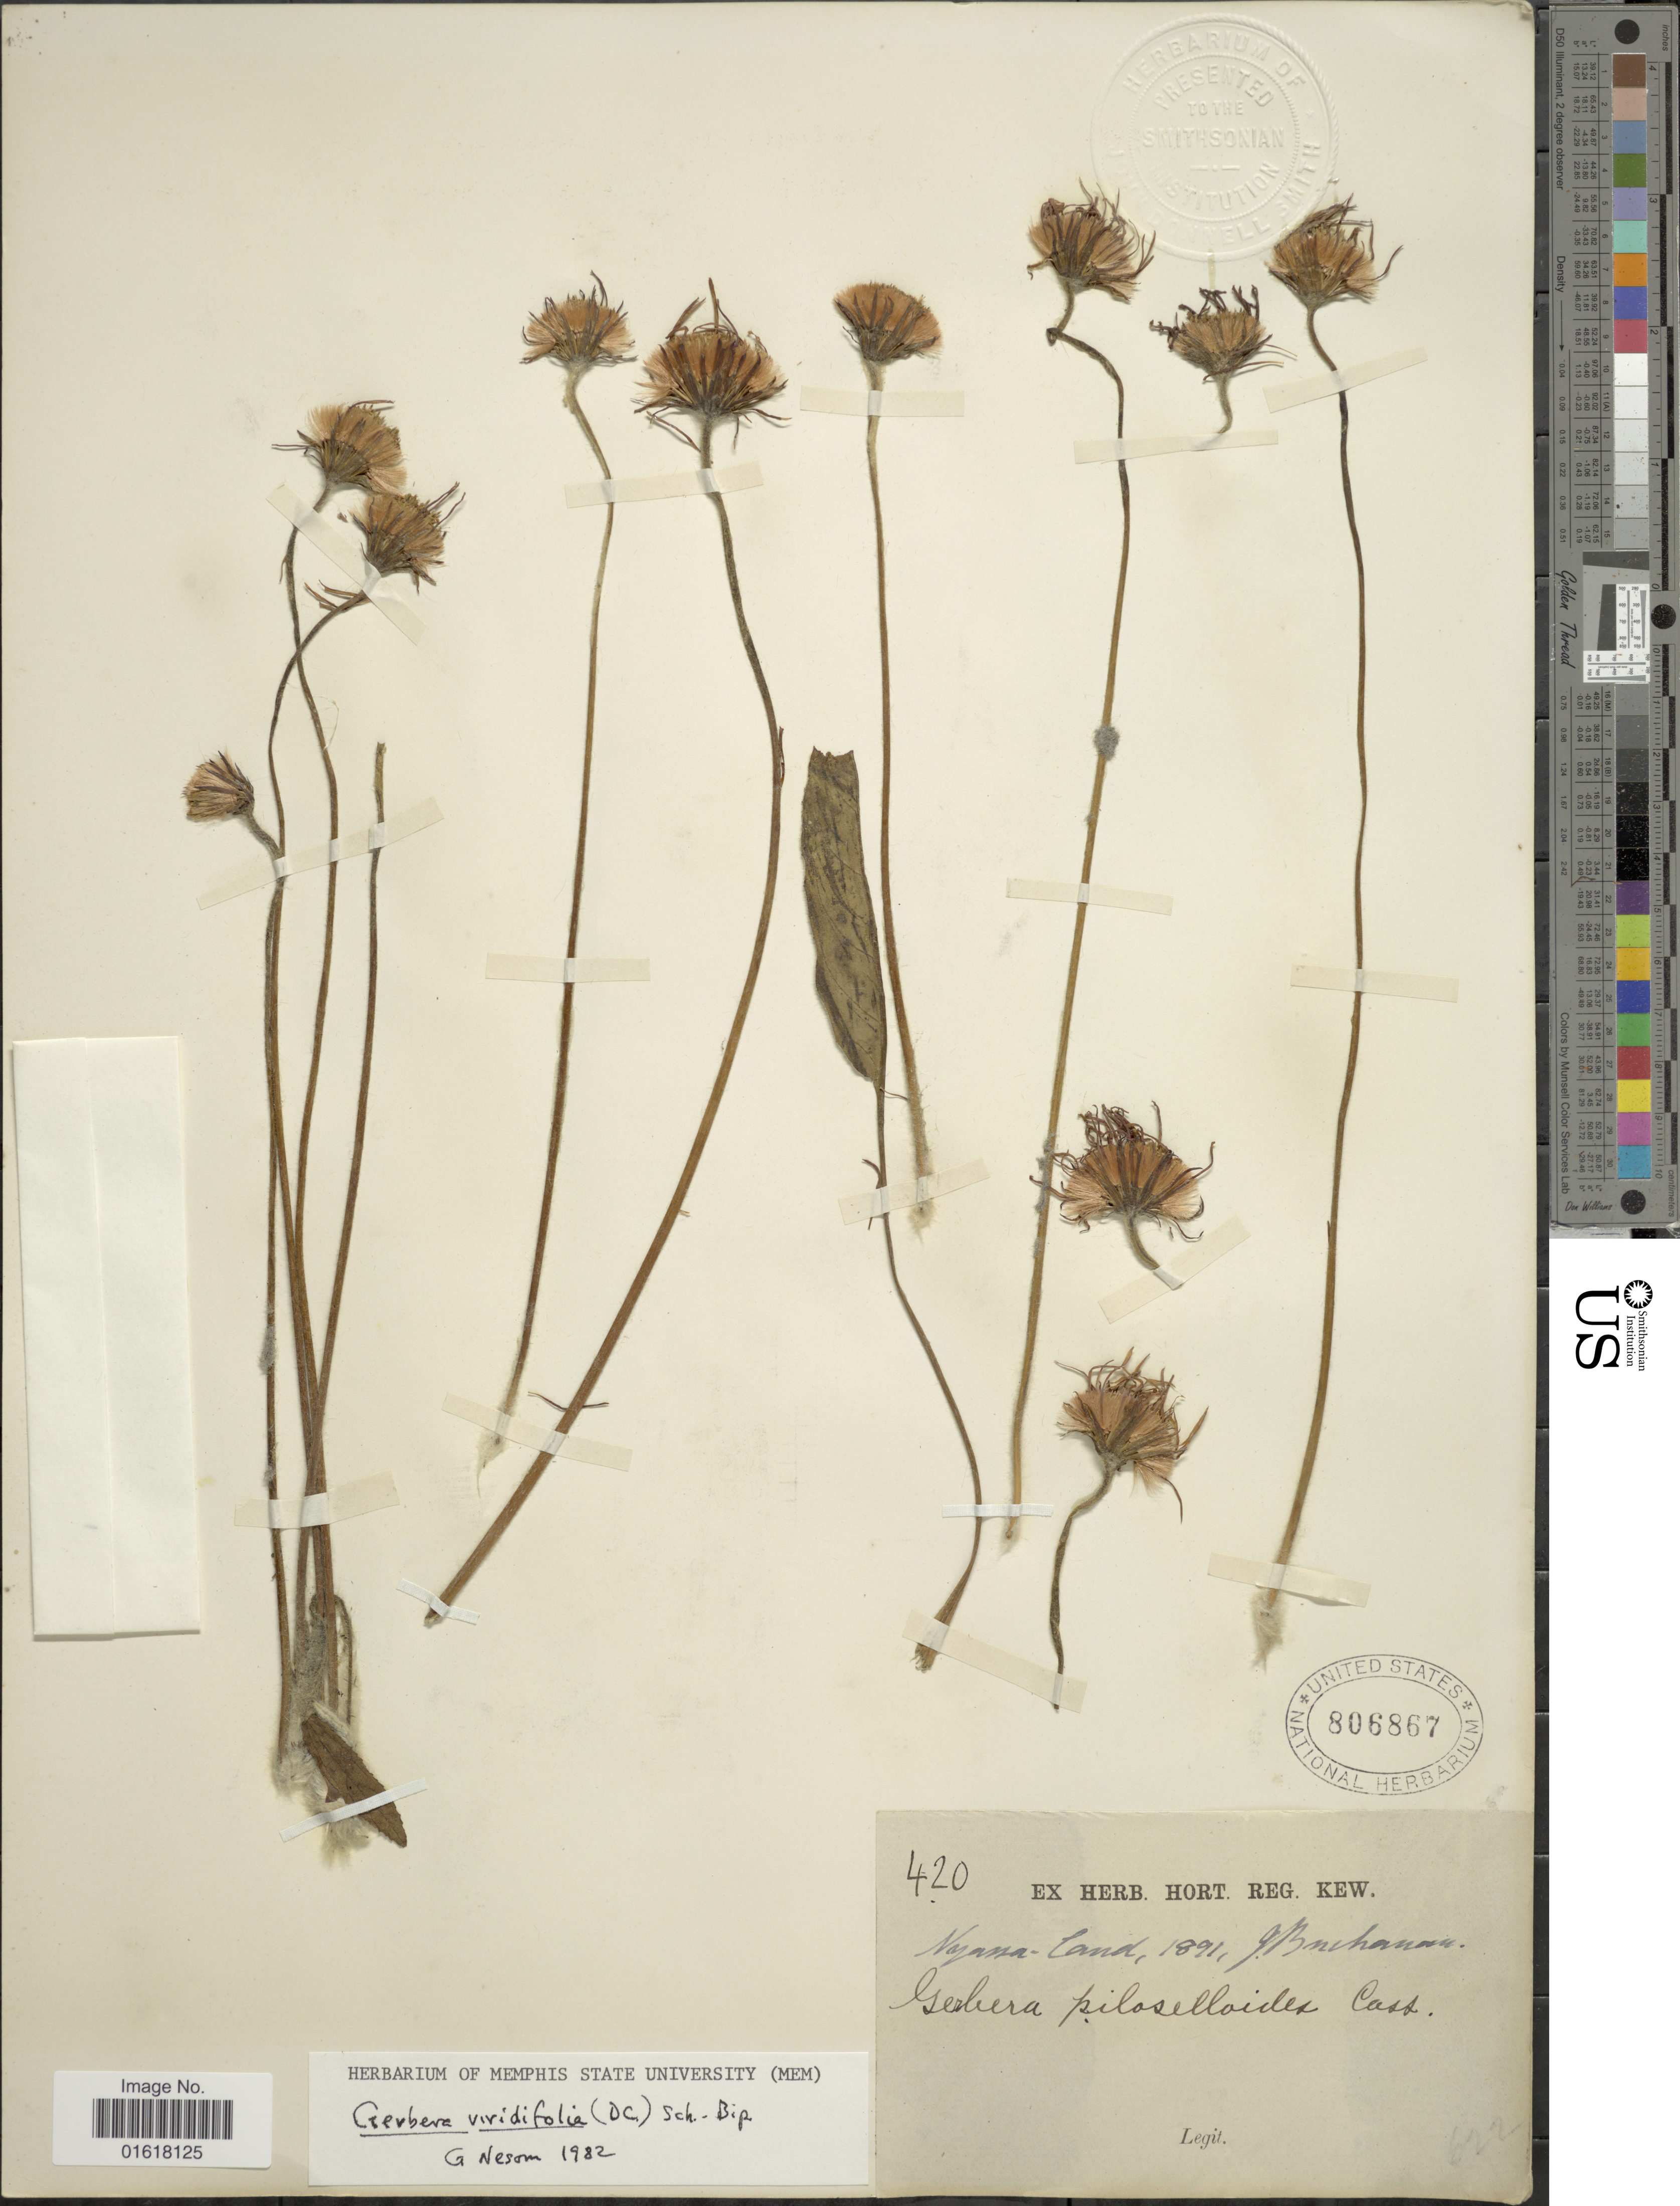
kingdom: Plantae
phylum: Tracheophyta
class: Magnoliopsida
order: Asterales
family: Asteraceae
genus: Gerbera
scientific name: Gerbera viridifolia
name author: (DC.) Sch. Bip.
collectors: J. Buchanan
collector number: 420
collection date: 1891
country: Malawi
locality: Nyassa. Land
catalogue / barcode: US 806867